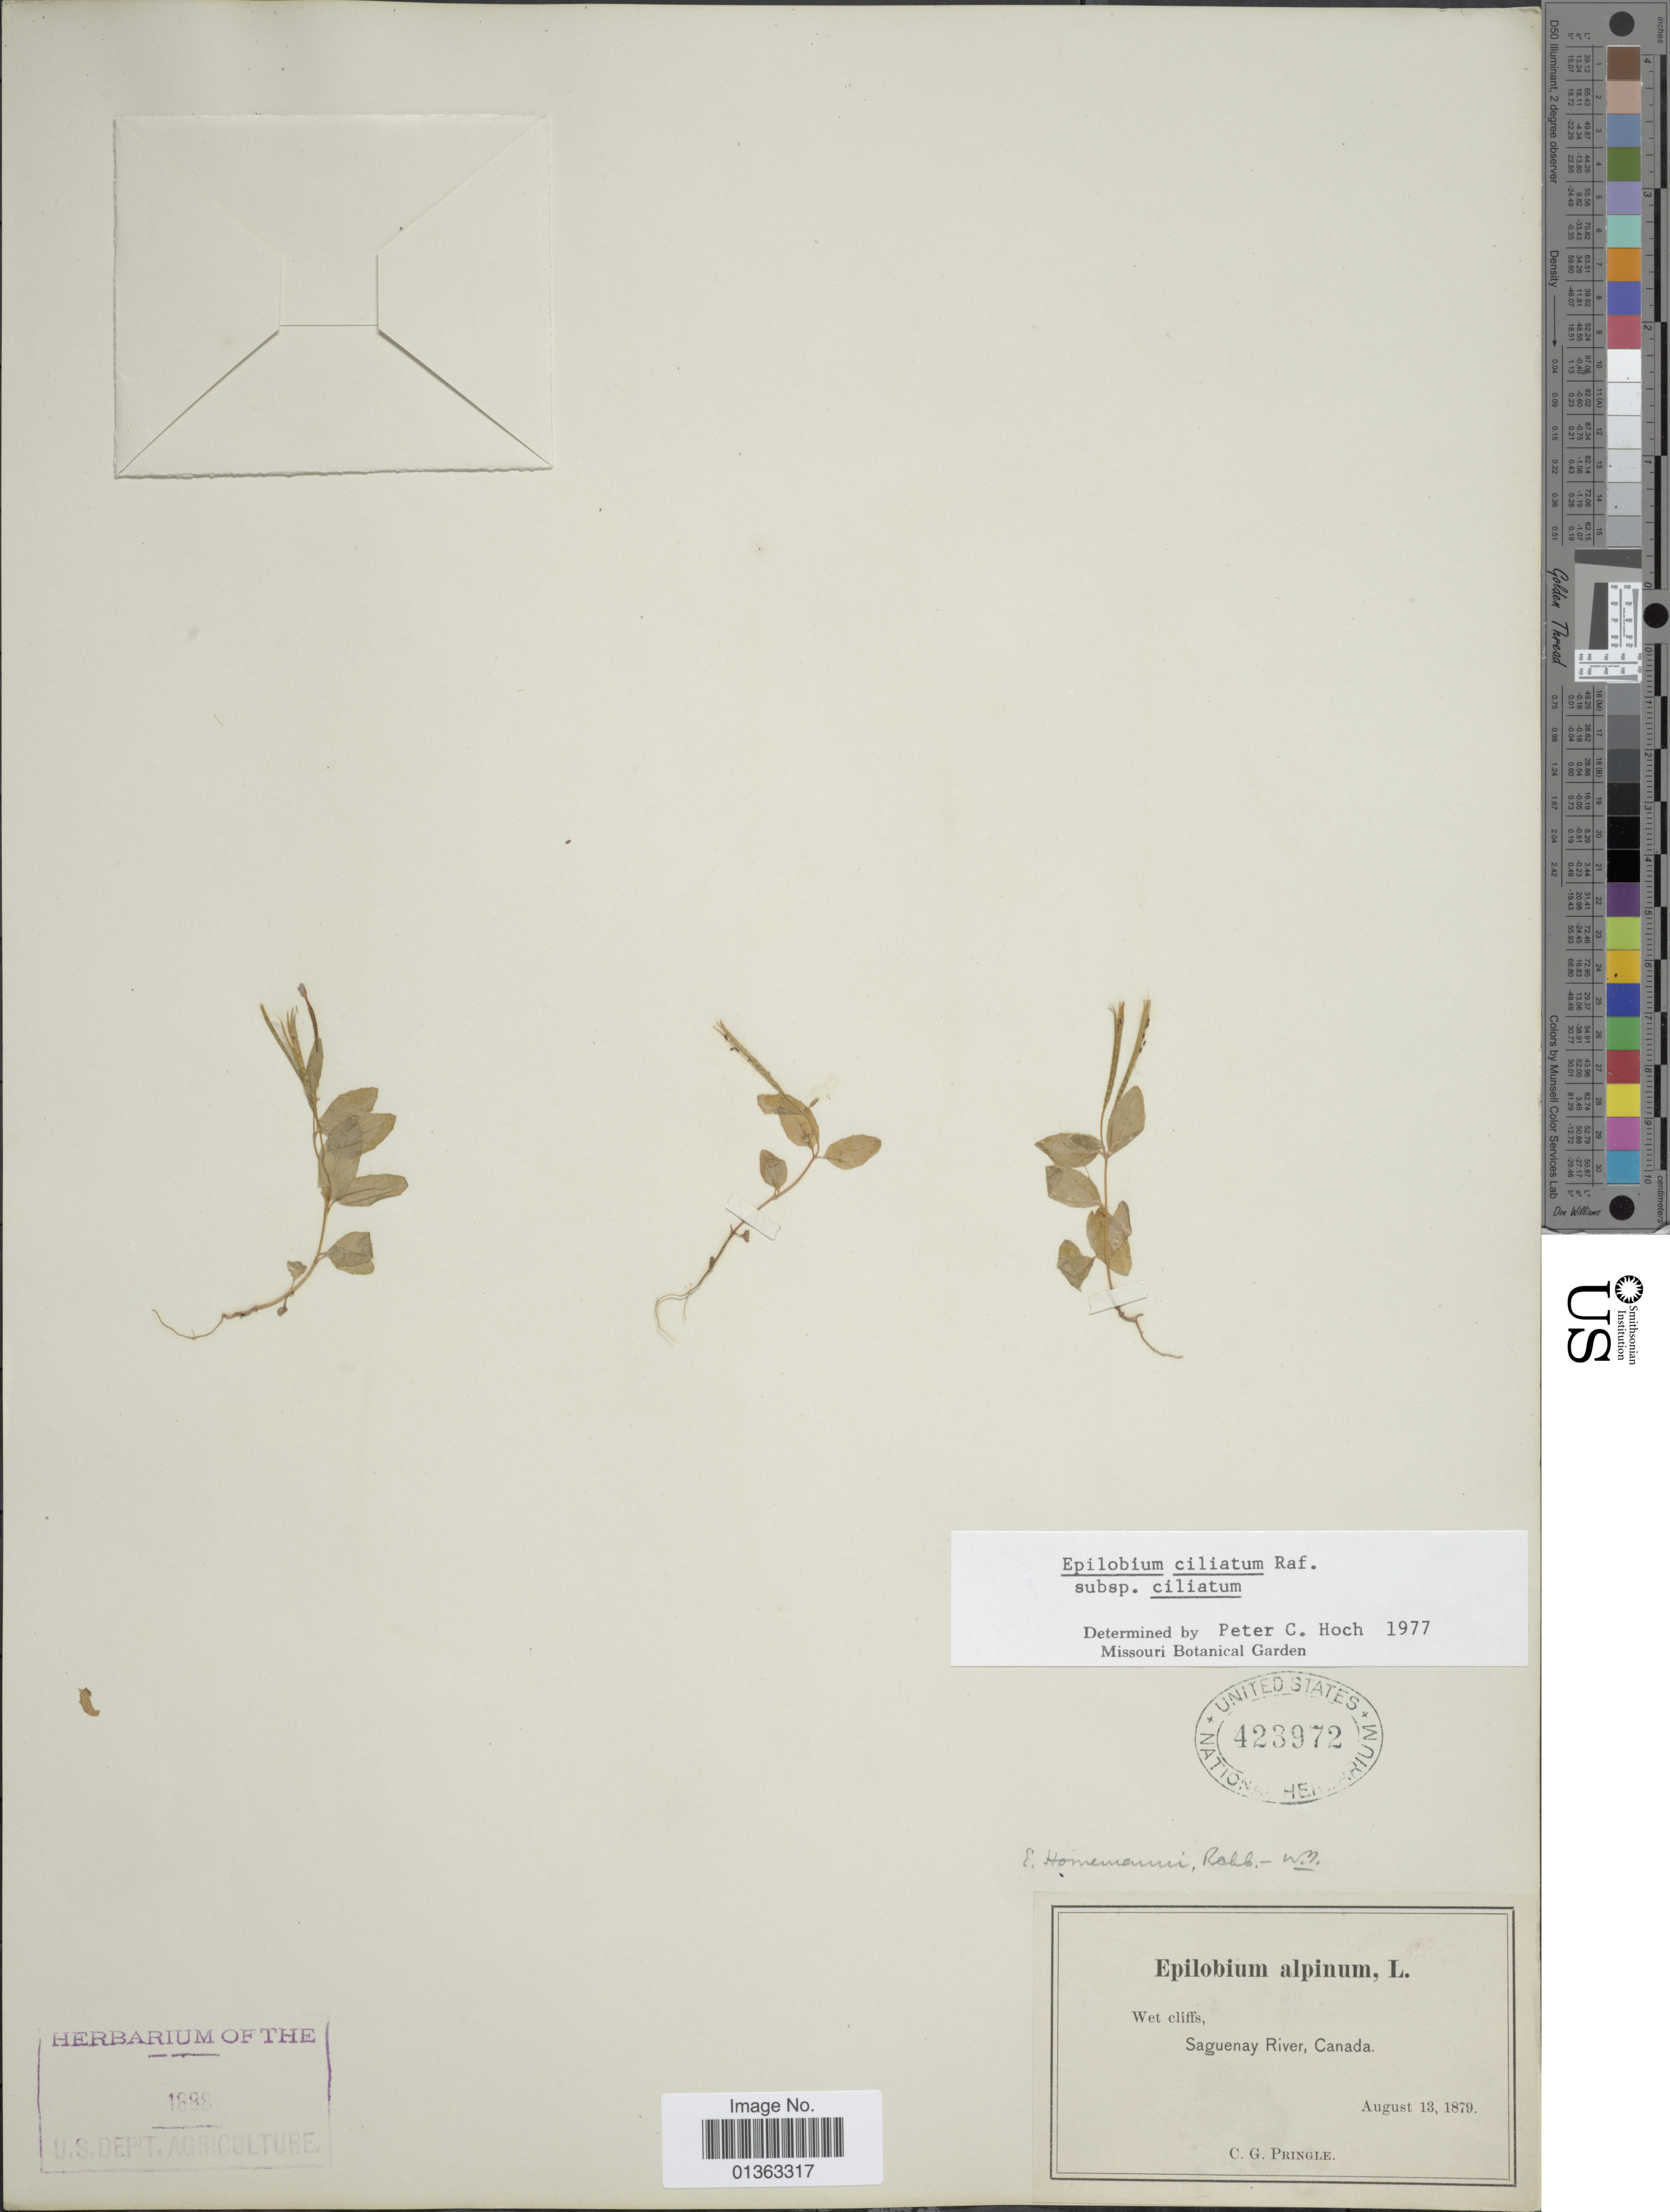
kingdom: Plantae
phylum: Tracheophyta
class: Magnoliopsida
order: Myrtales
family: Onagraceae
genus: Epilobium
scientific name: Epilobium ciliatum subsp. ciliatum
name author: Raf.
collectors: C. G. Pringle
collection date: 1879-08-13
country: Canada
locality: Wet cliffs, Saguenay River.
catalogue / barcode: US 423972